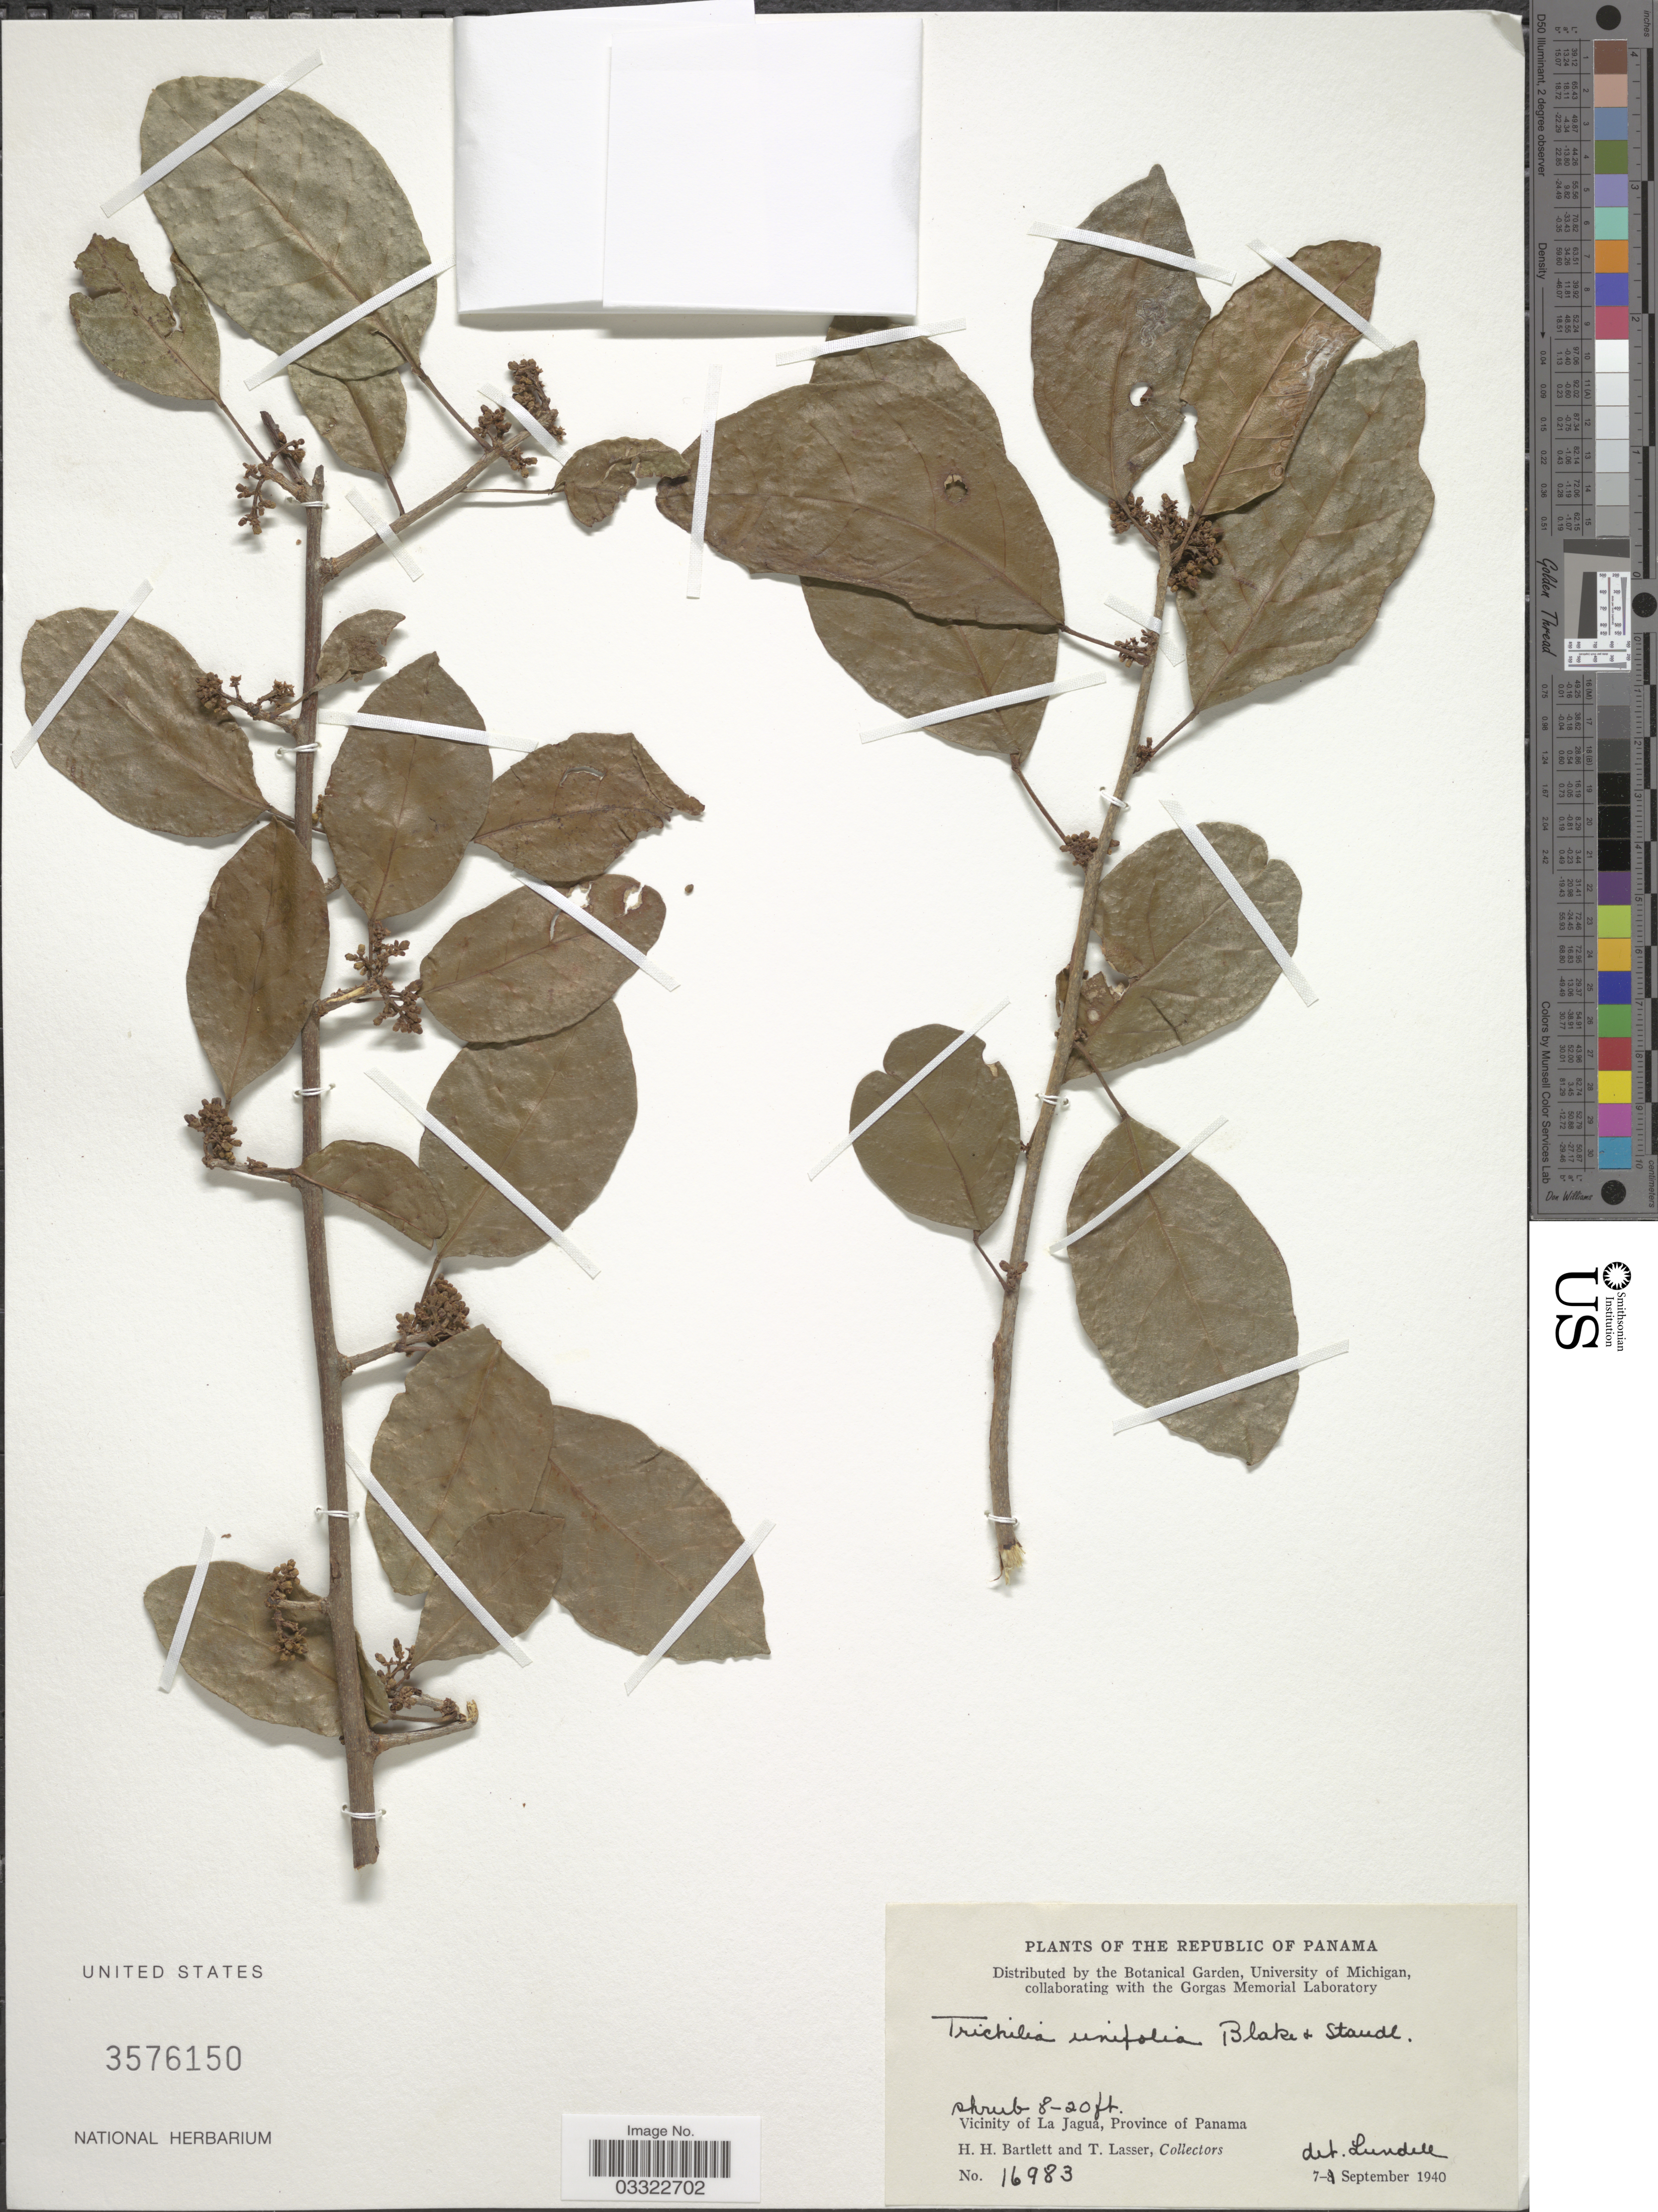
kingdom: Plantae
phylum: Tracheophyta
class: Magnoliopsida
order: Sapindales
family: Meliaceae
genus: Trichilia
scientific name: Trichilia unifoliola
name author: S.F. Blake & Standl.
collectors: H. H. Bartlett & T. Lasser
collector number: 16983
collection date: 1940-09-07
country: Panama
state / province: Panamá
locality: Vicinity of La Jagua.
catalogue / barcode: US 3576150